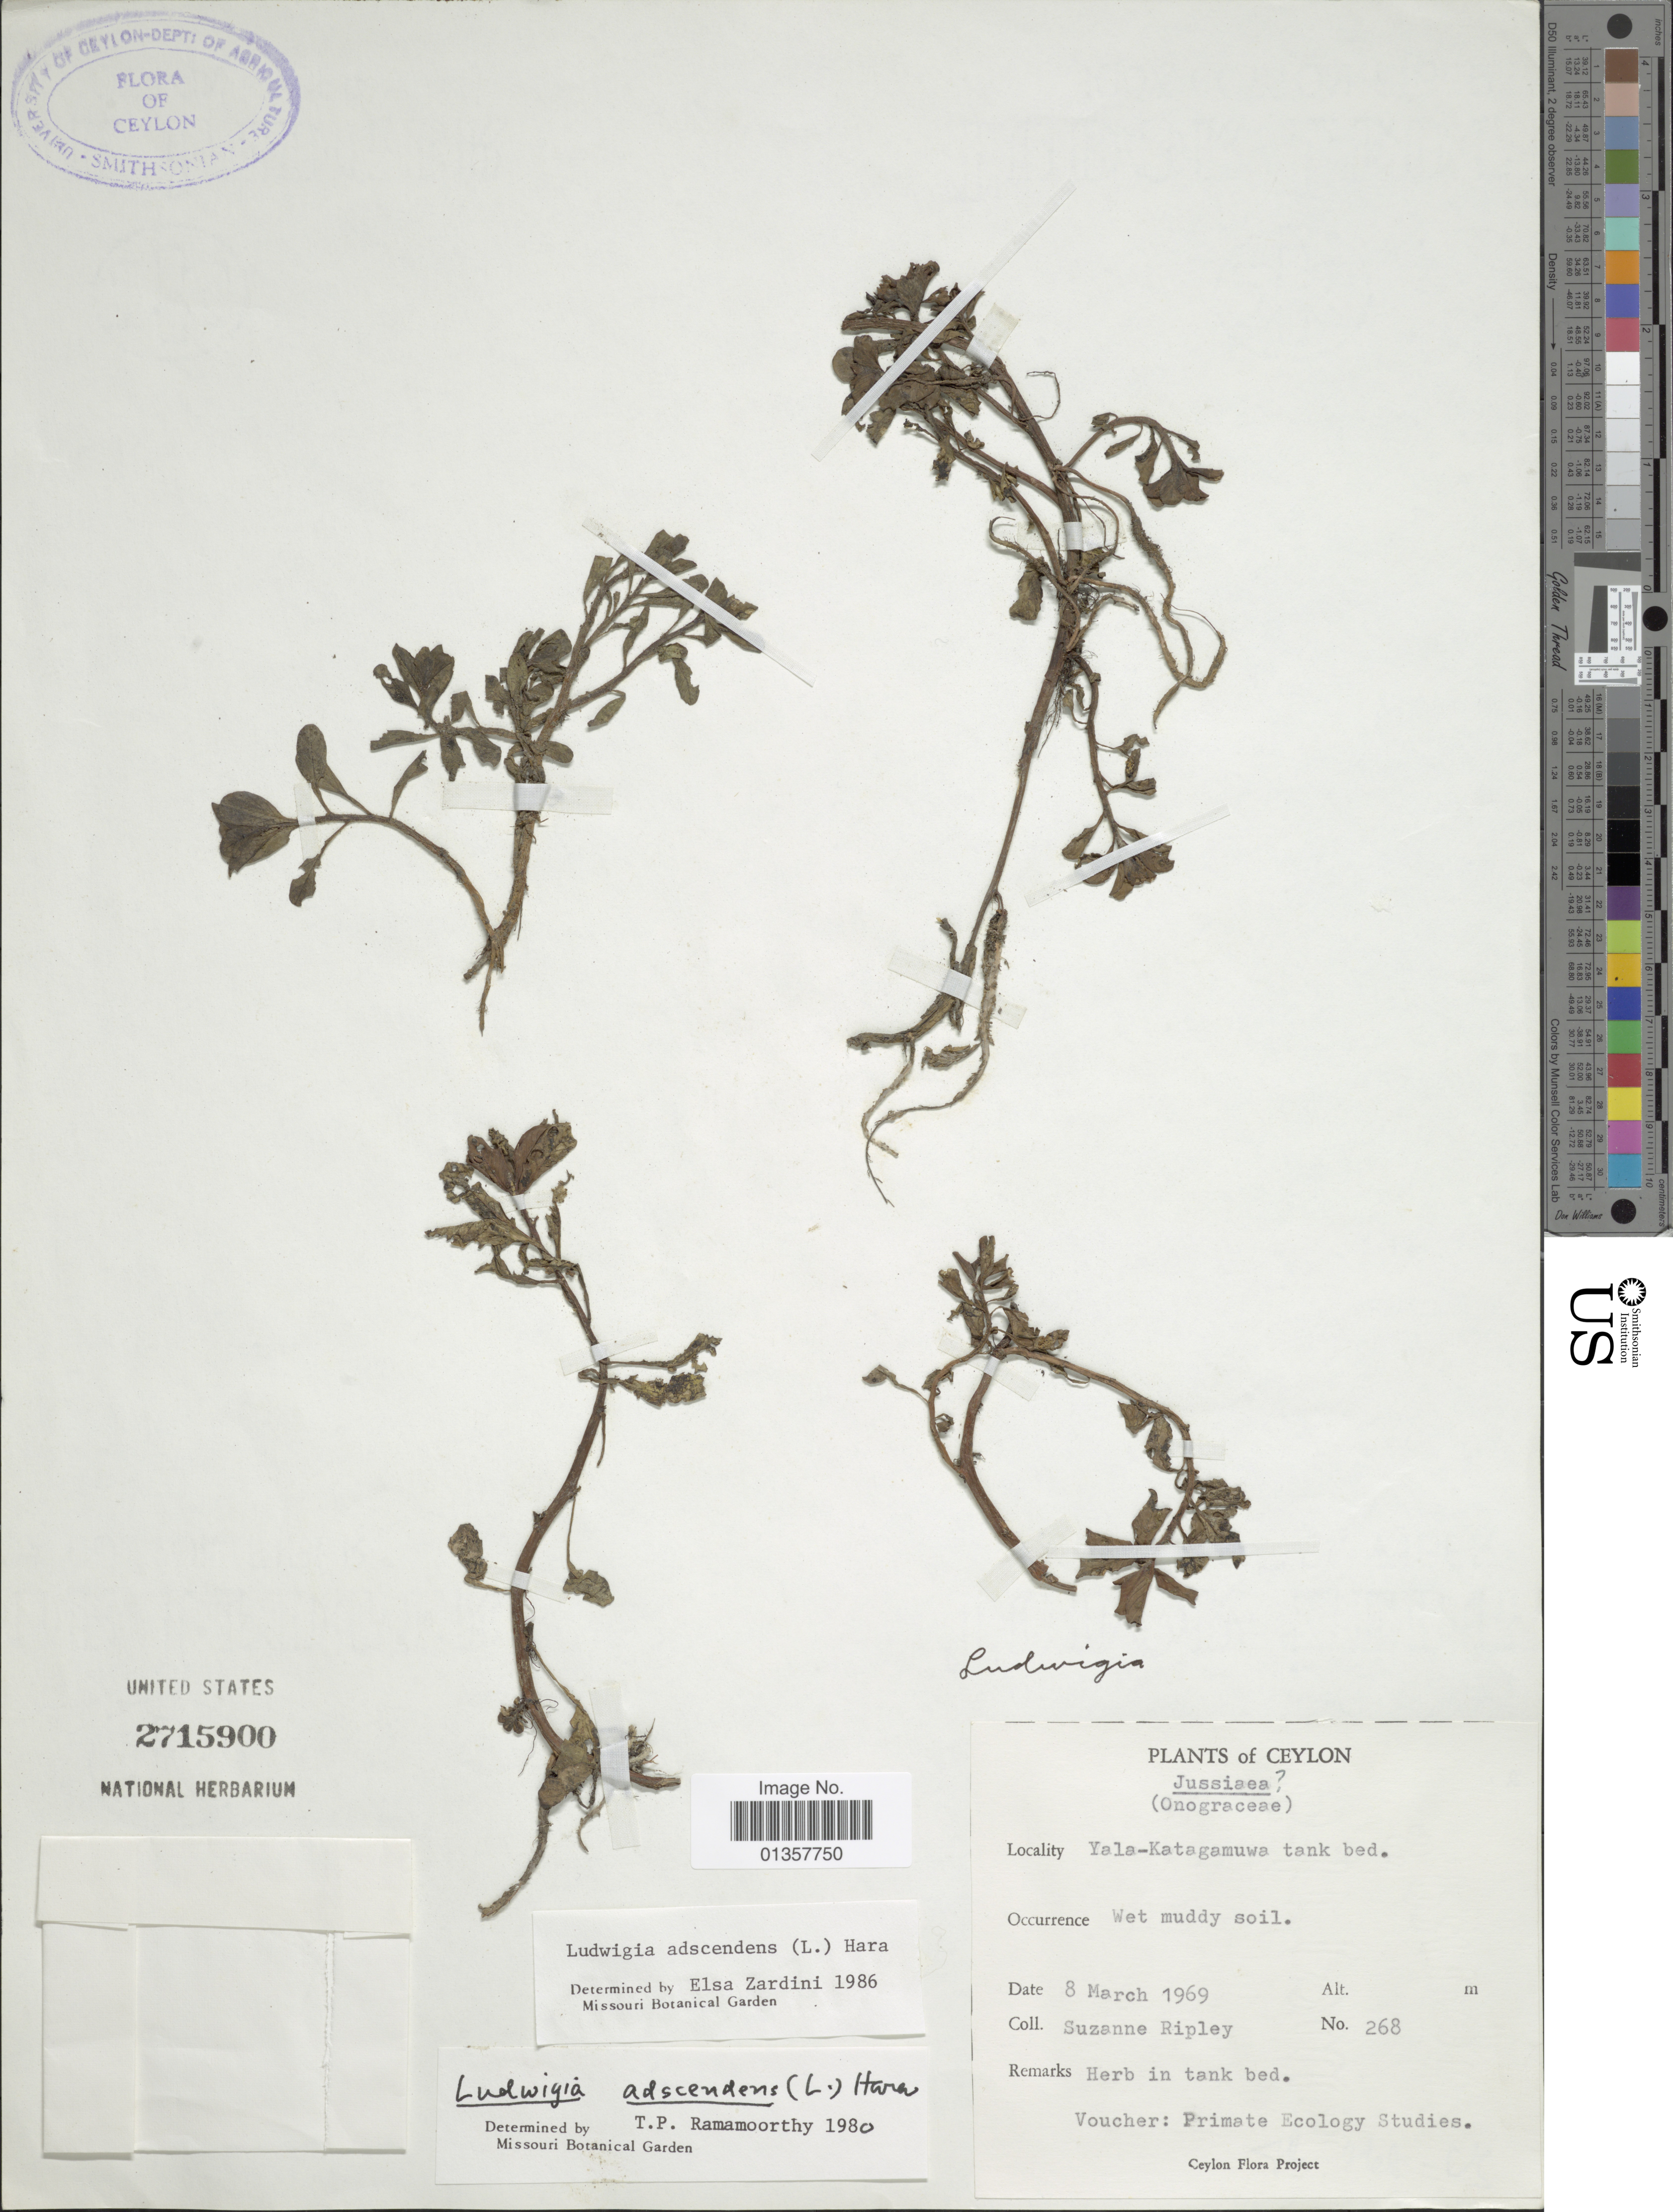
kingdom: Plantae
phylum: Tracheophyta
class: Magnoliopsida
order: Myrtales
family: Onagraceae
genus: Ludwigia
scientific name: Ludwigia adscendens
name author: (L.) H. Hara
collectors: S. Ripley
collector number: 268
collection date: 1969-03-08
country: Sri Lanka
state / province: Southern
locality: Yala-Katagamuwa tank bed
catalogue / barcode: US 2715900